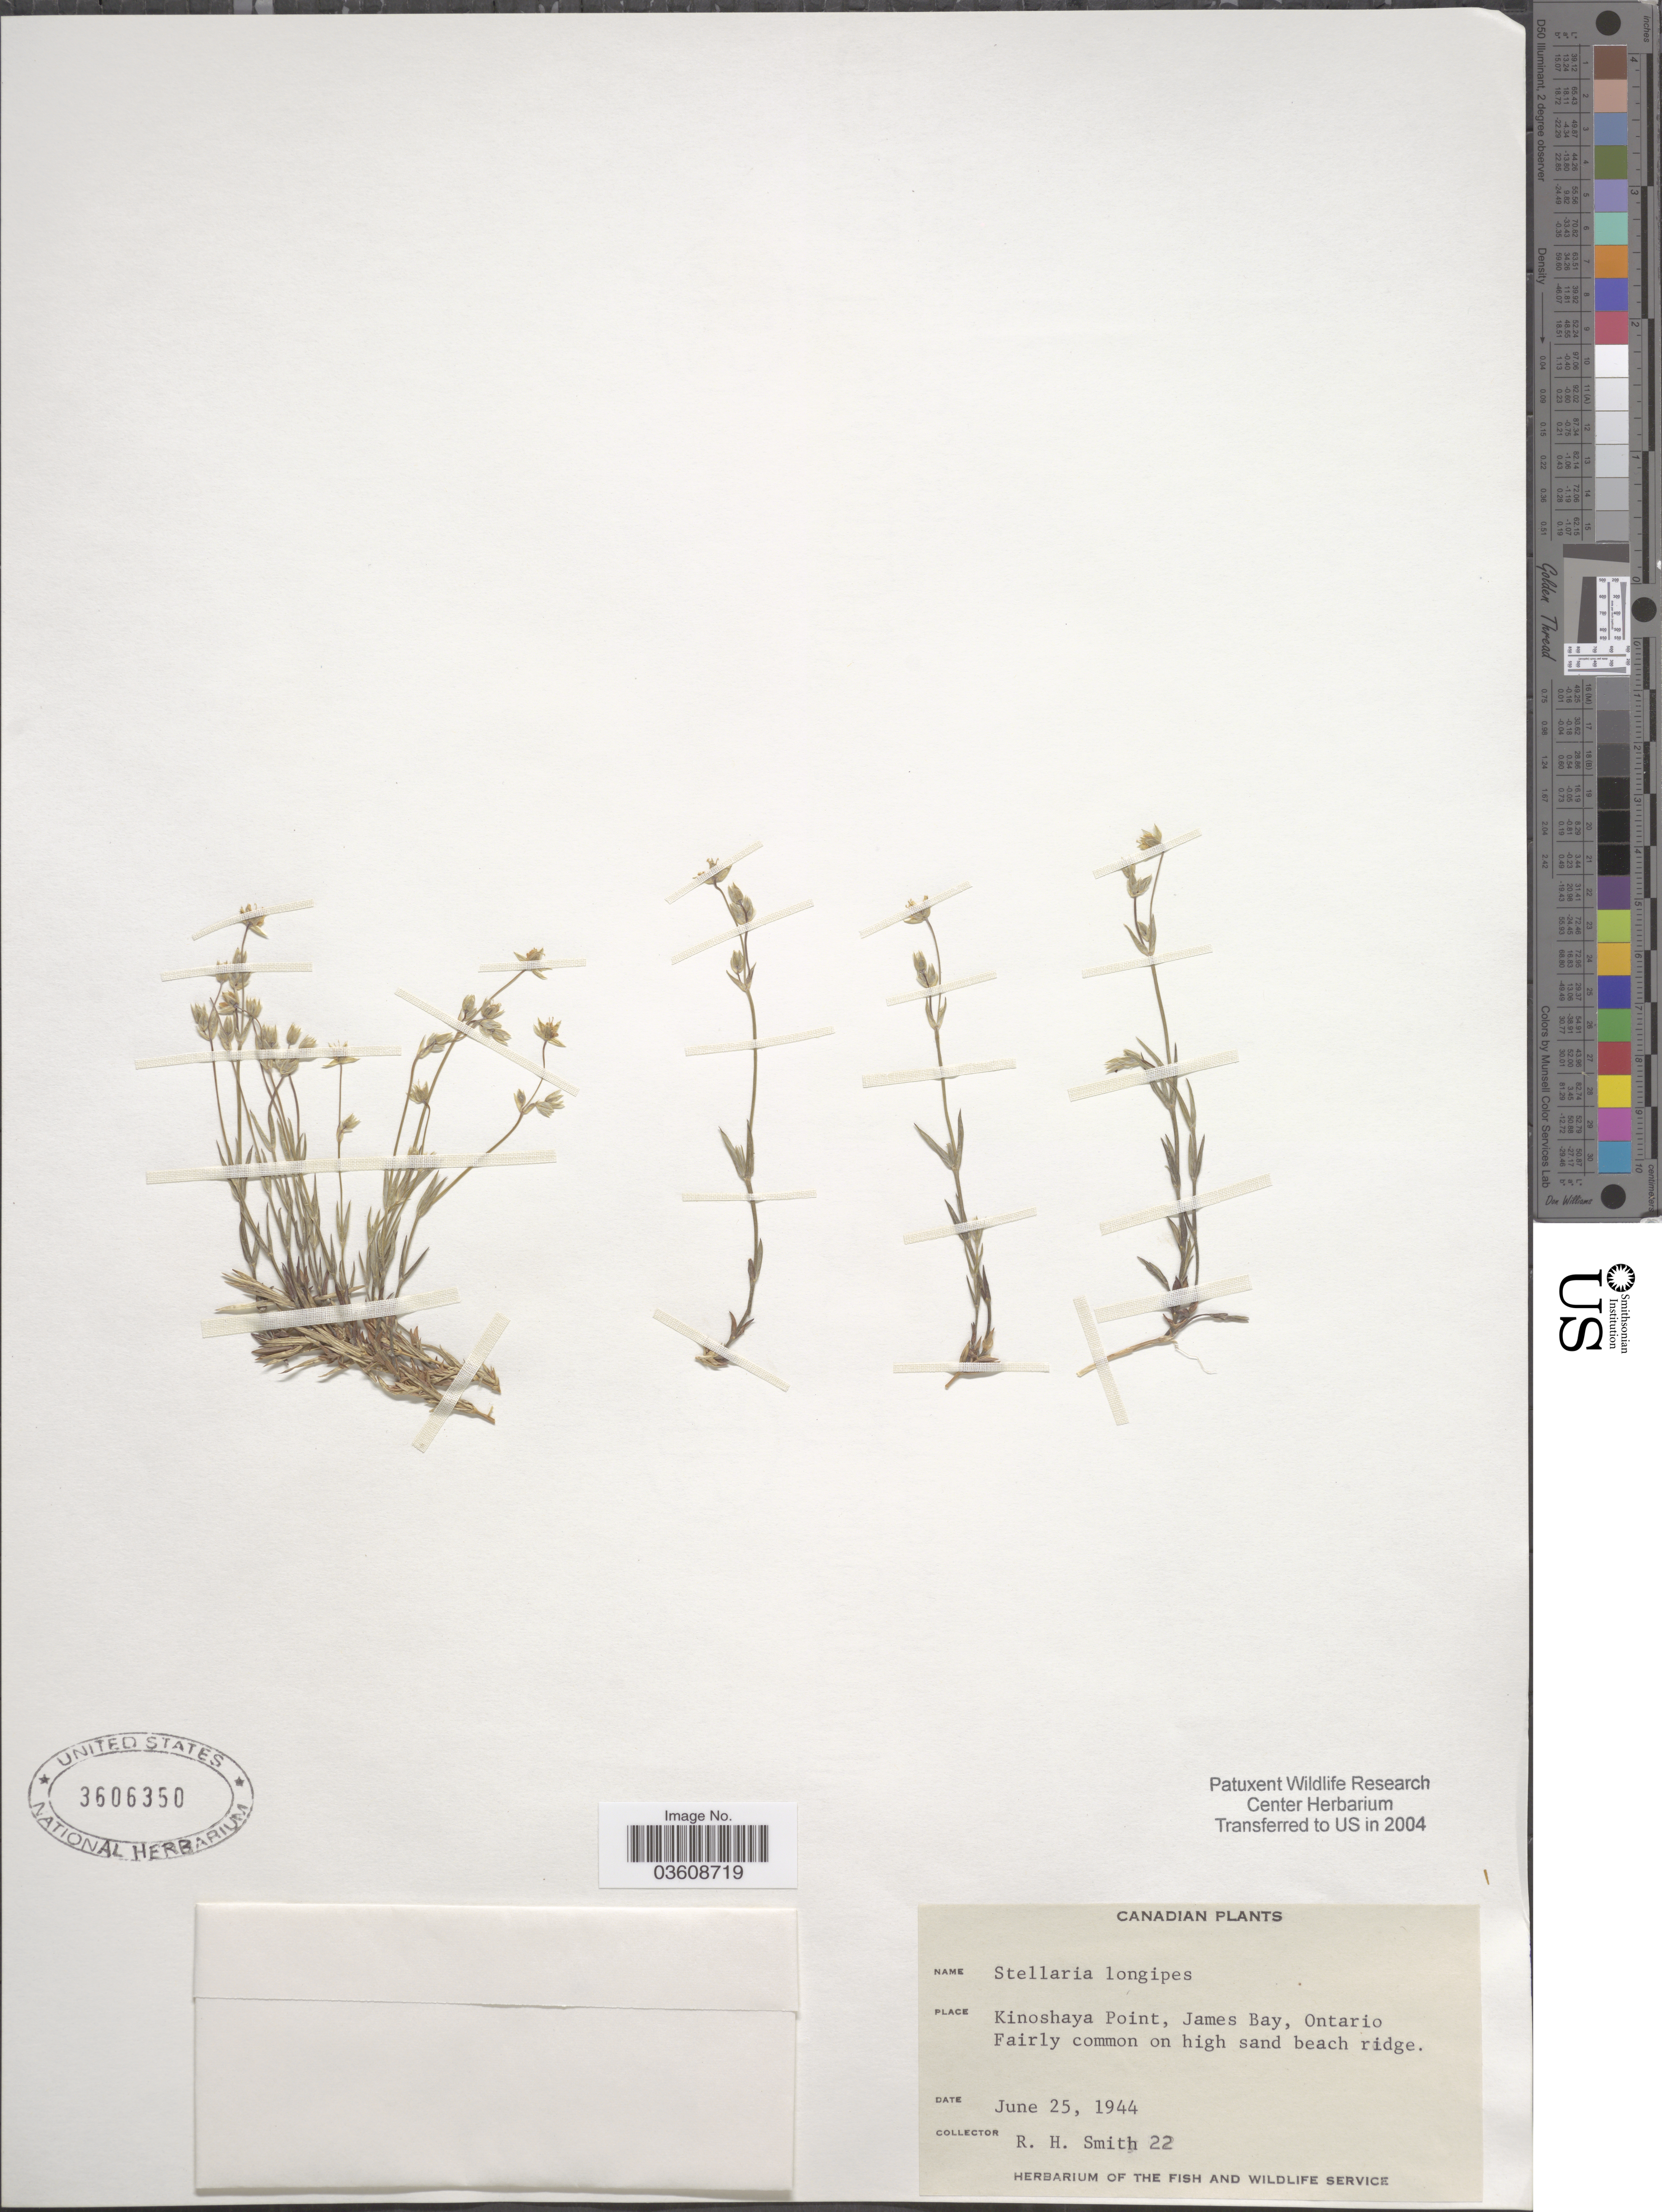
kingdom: Plantae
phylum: Tracheophyta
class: Magnoliopsida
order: Caryophyllales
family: Caryophyllaceae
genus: Stellaria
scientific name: Stellaria longipes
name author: Goldie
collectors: R. H. Smith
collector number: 22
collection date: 1944-06-25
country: Canada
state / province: Ontario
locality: Kinoshaya Point, James Bay.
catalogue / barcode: US 3606350